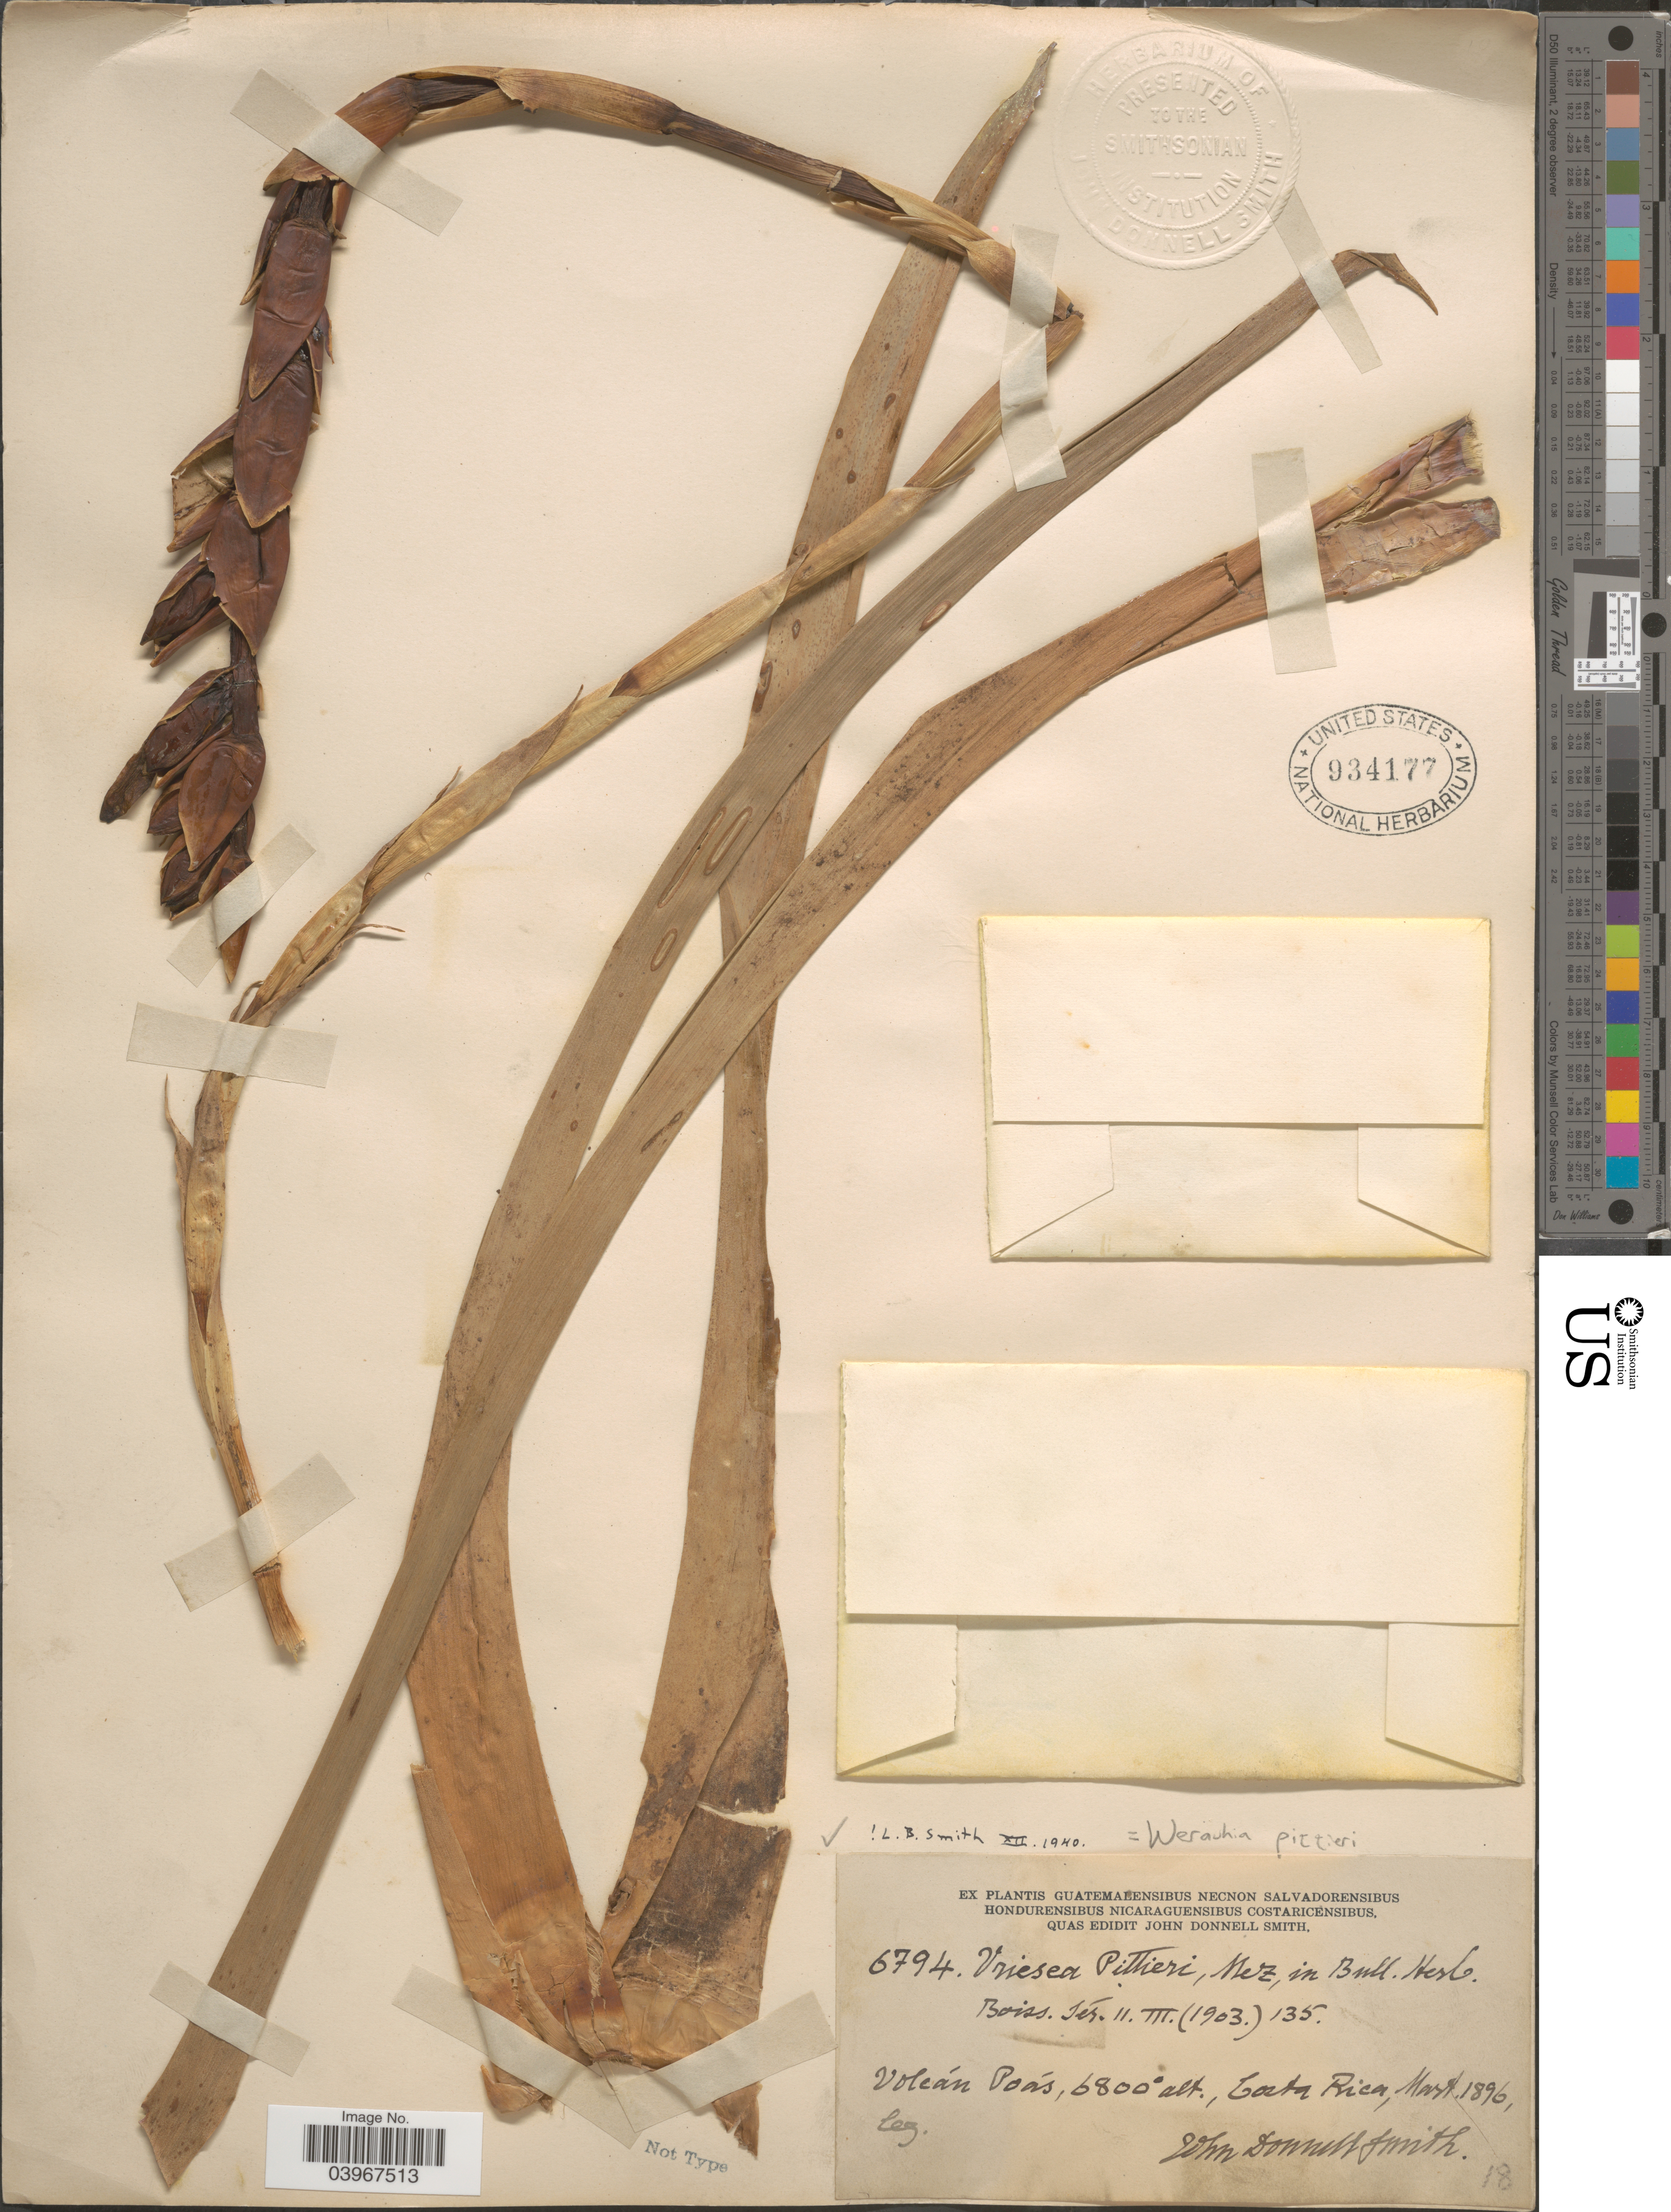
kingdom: Plantae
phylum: Tracheophyta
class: Liliopsida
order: Poales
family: Bromeliaceae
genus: Werauhia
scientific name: Werauhia pittieri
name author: (Mez) J.R. Grant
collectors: J. Donnell Smith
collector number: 6794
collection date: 1896-03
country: Costa Rica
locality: Volcán Poás.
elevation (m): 1158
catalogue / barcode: US 934177